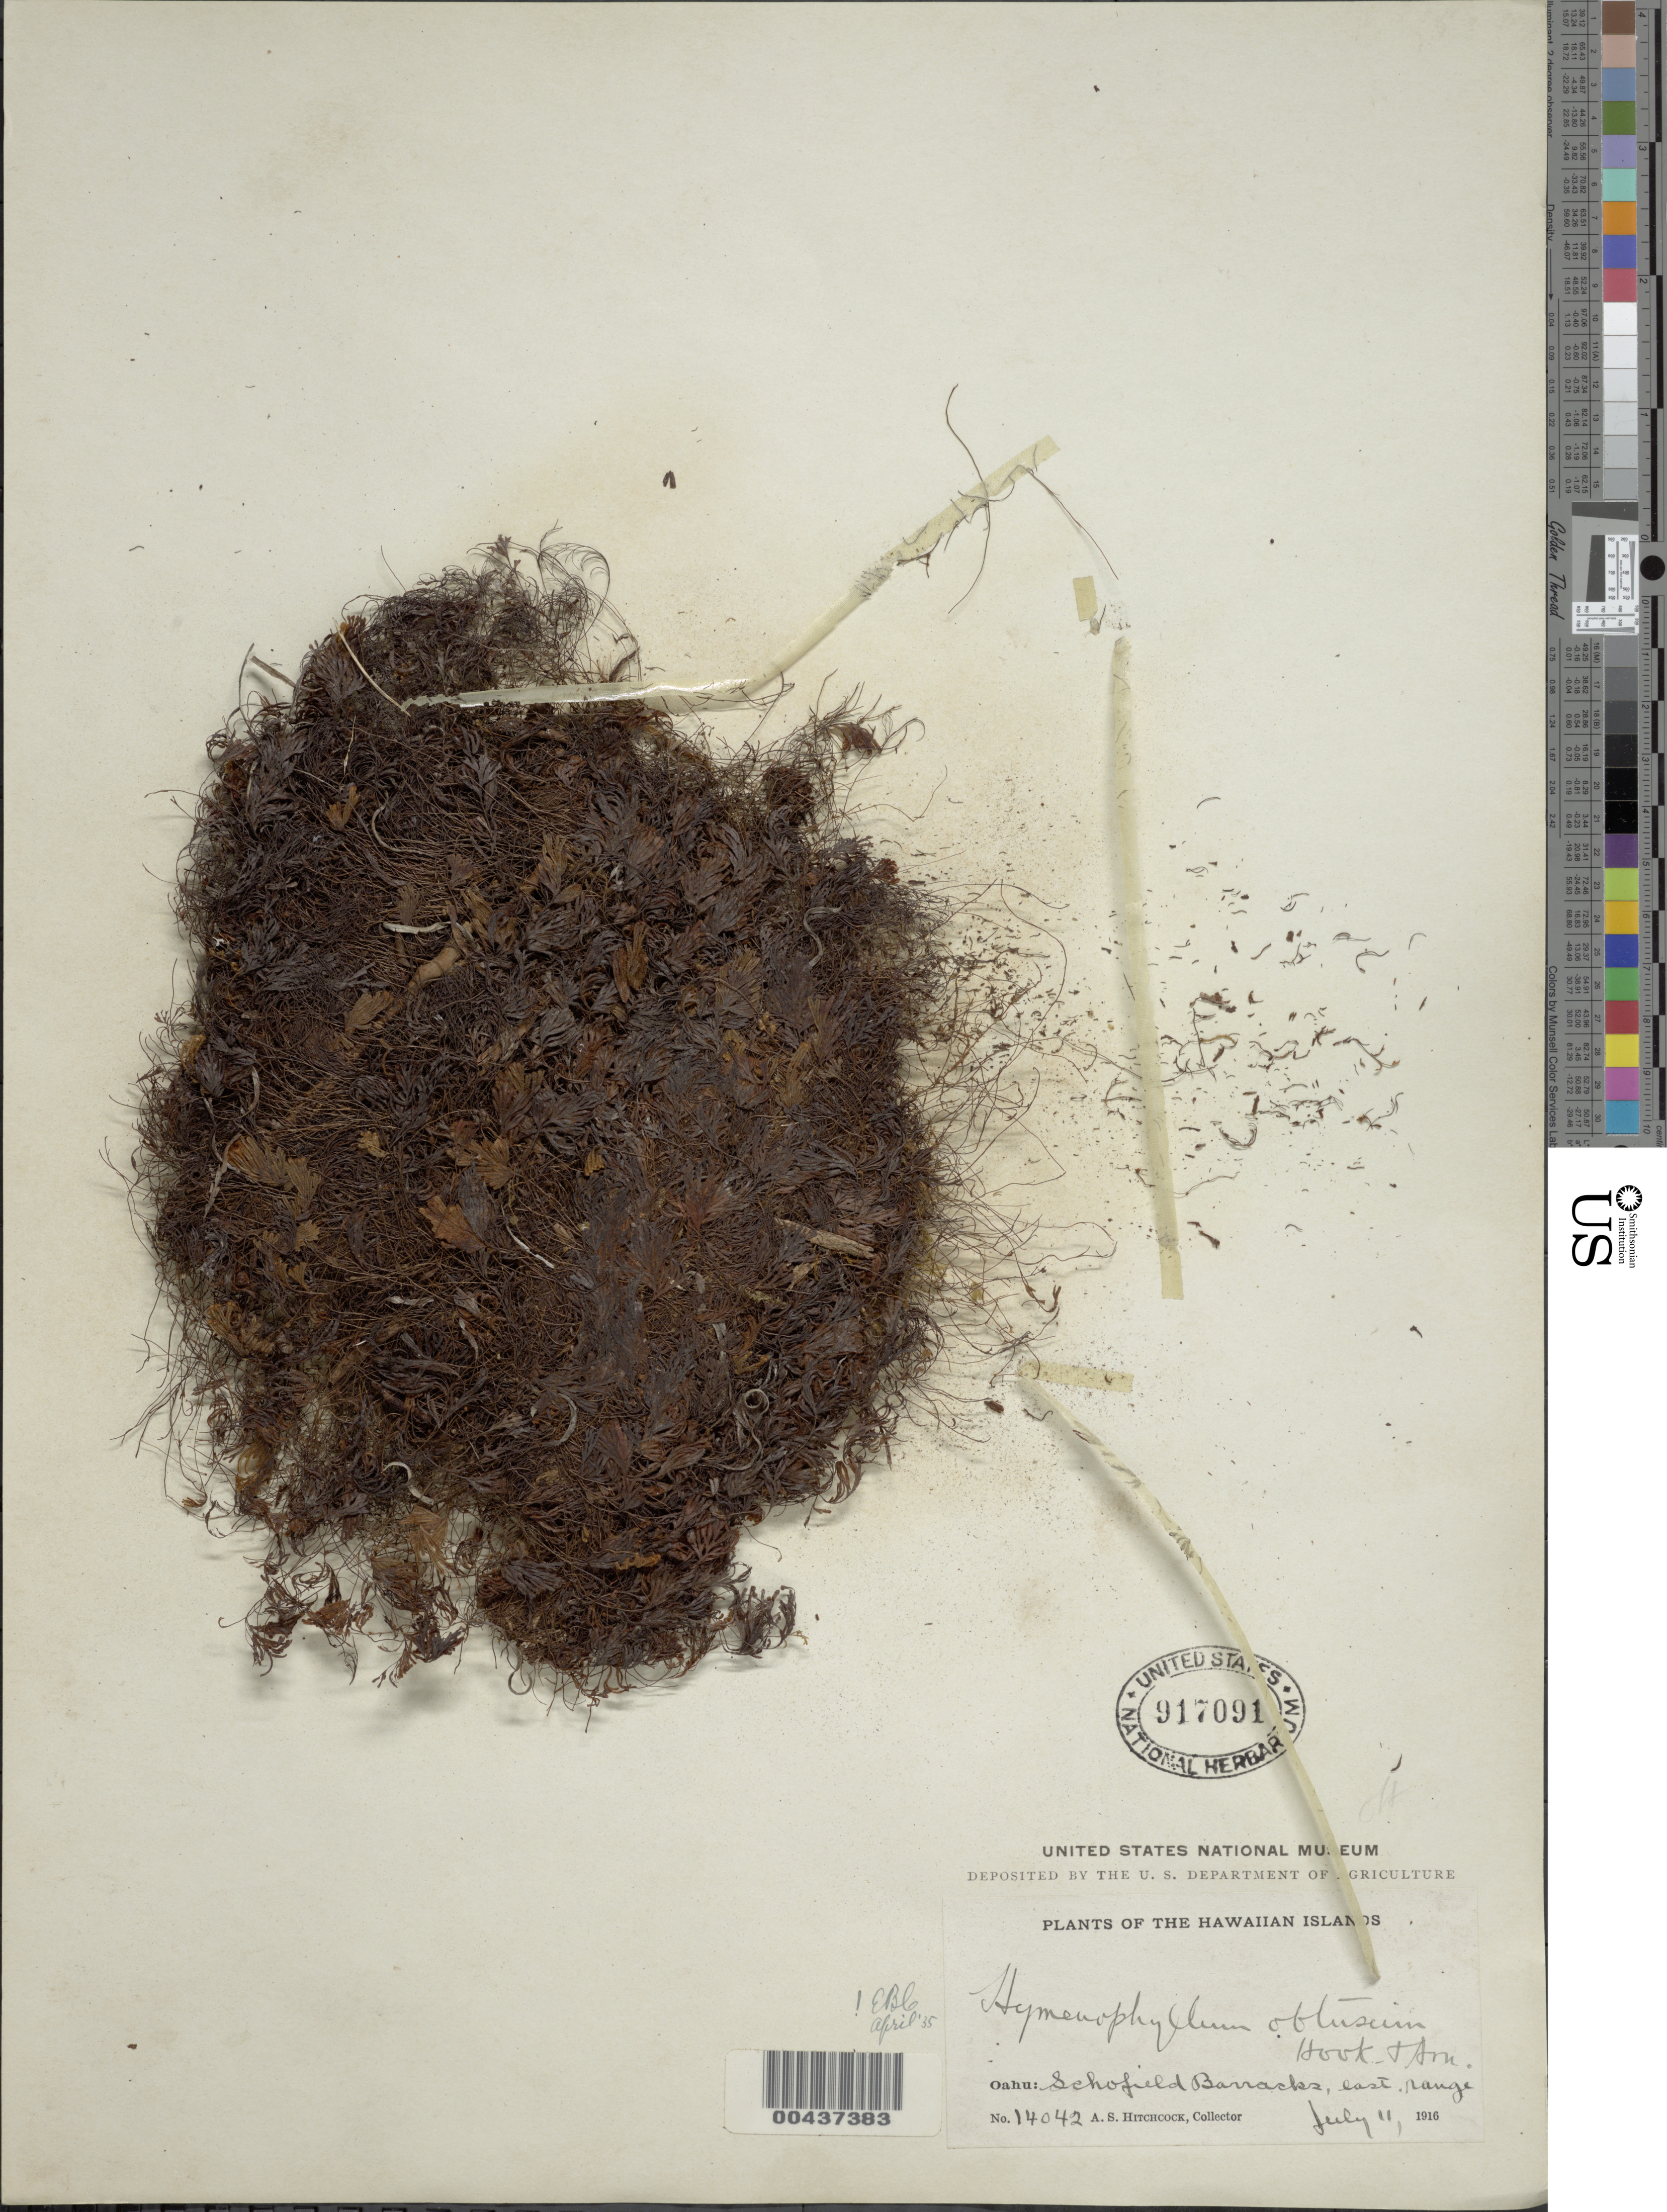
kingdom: Plantae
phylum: Tracheophyta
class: Polypodiopsida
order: Hymenophyllales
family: Hymenophyllaceae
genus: Hymenophyllum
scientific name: Hymenophyllum obtusum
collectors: A. S. Hitchcock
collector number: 14042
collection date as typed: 11 Jul 1916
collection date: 1916-07-11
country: United States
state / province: Hawaii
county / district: Honolulu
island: Oahu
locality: Oahu: Schofield Barracks, east range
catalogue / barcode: US 917091